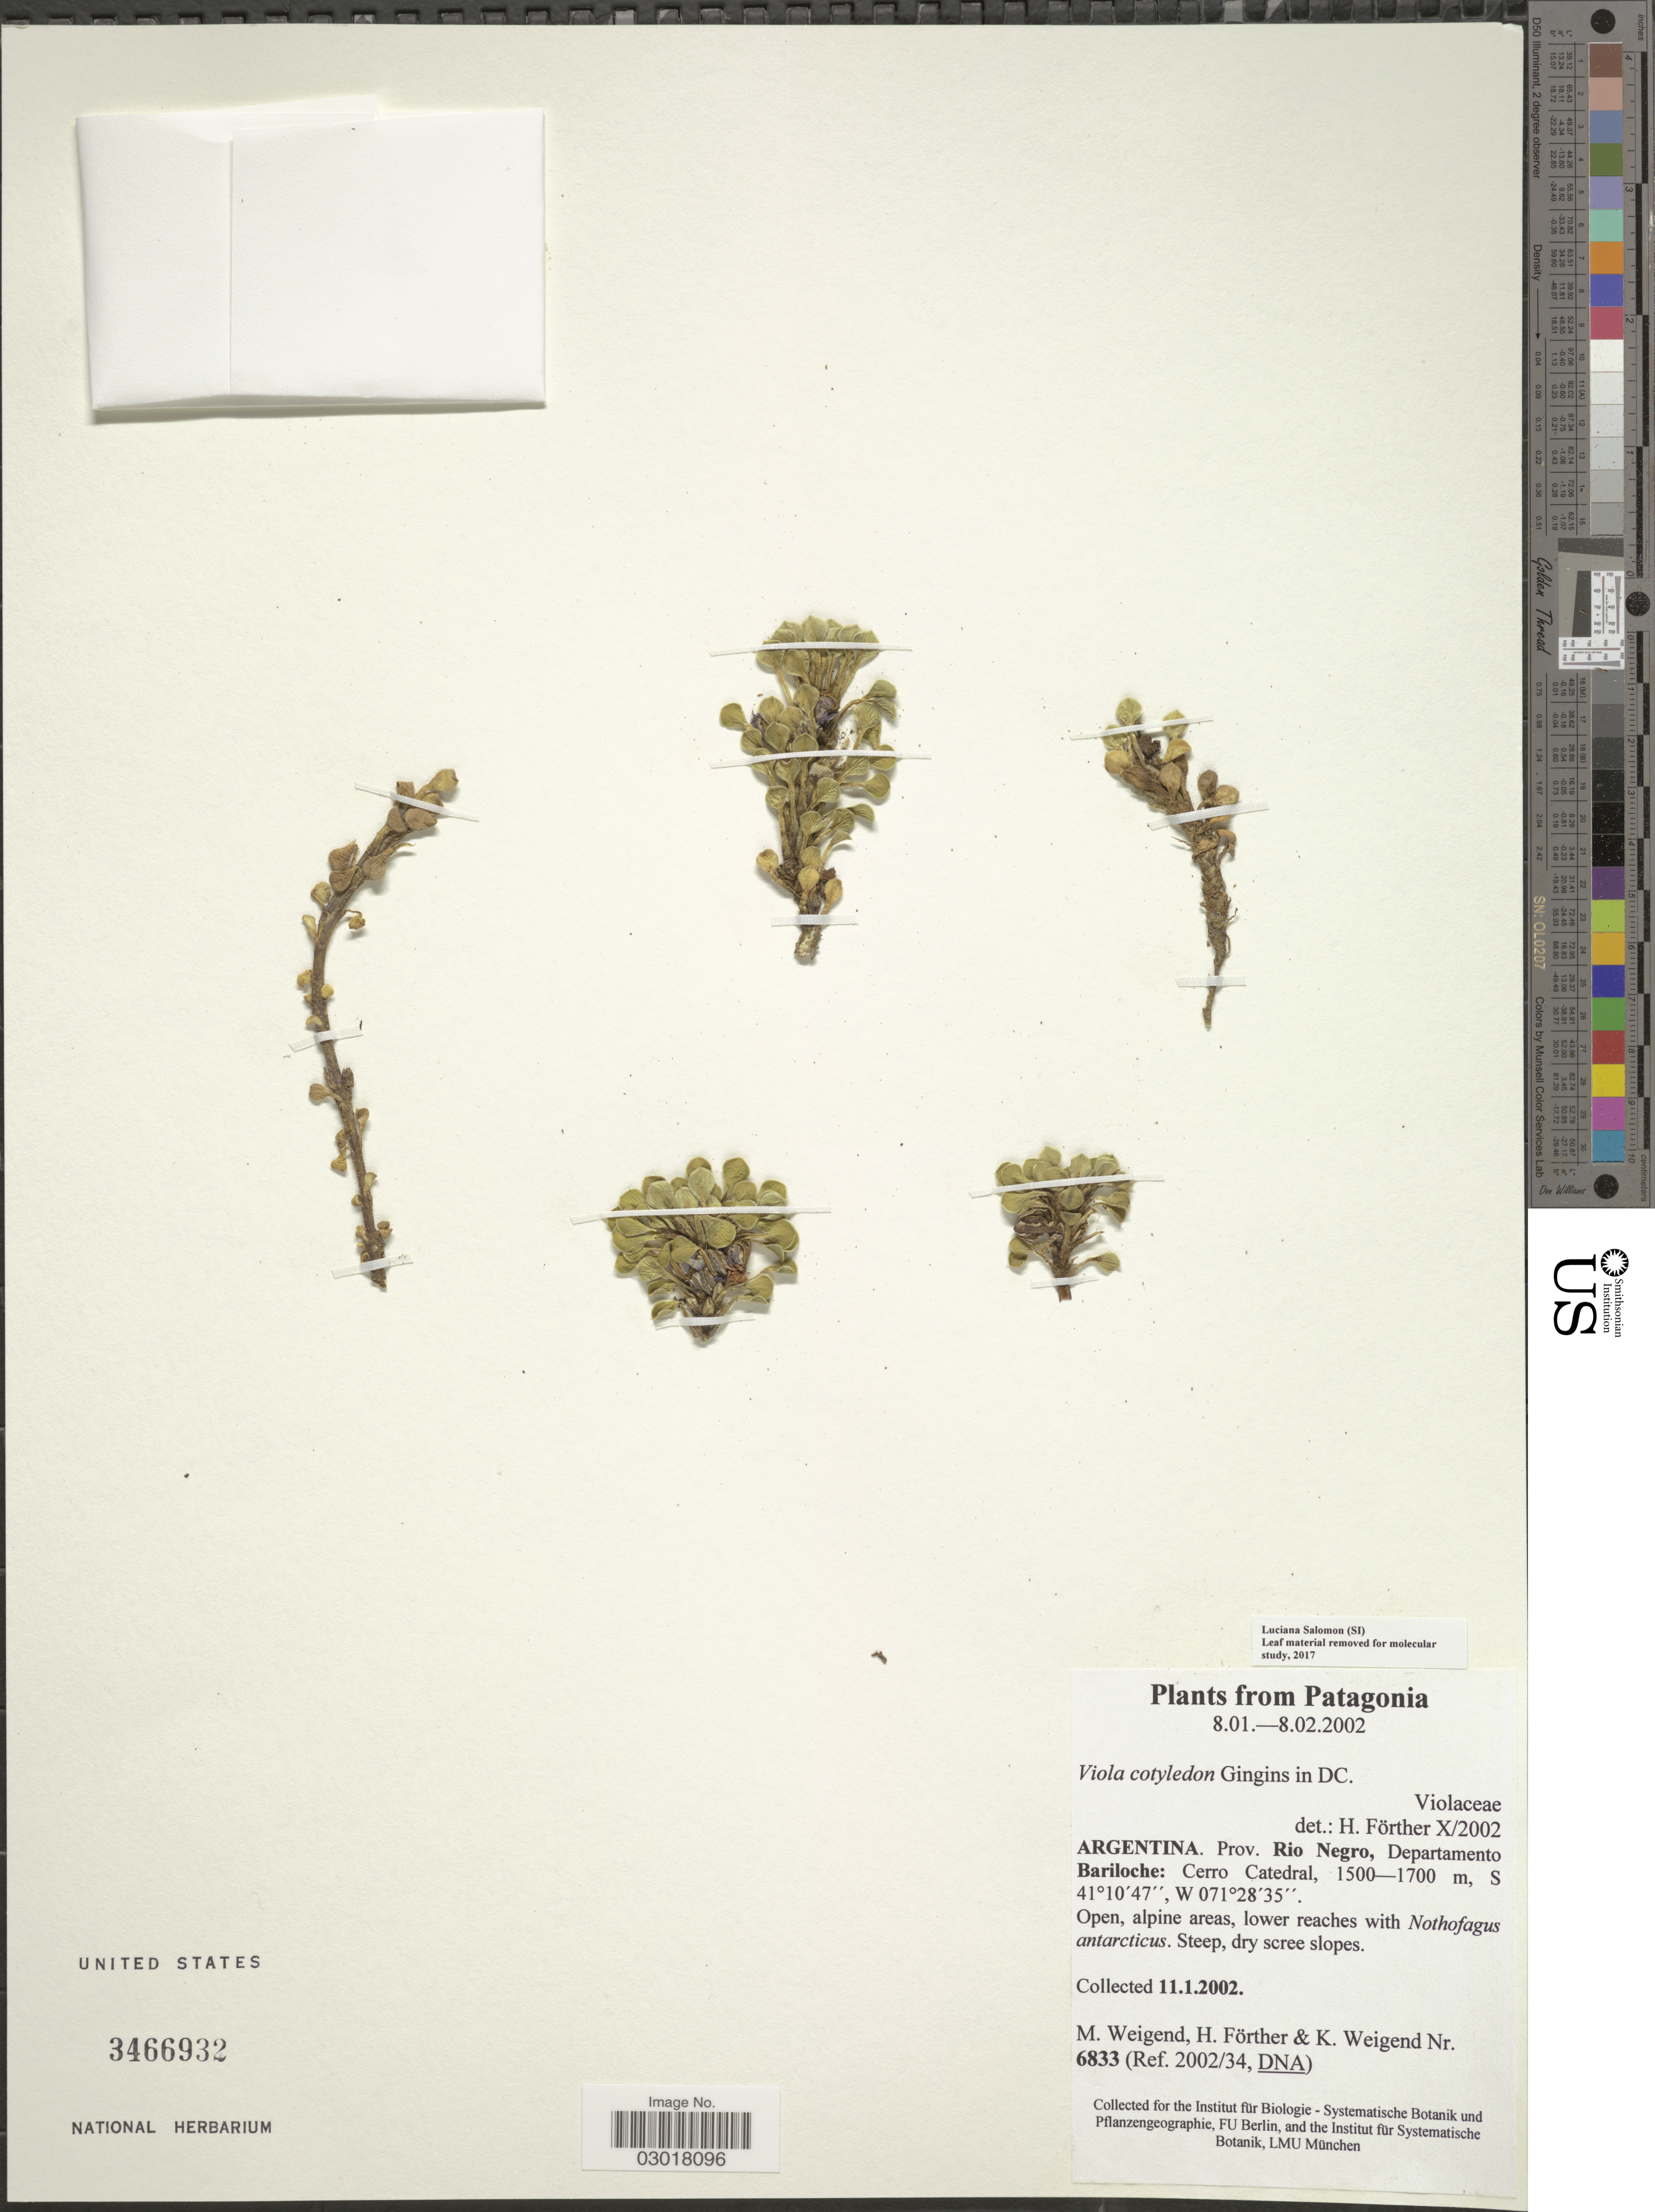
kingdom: Plantae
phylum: Tracheophyta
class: Magnoliopsida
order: Malpighiales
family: Violaceae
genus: Viola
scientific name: Viola cotyledon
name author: Ging.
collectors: M. Weigend, H. Förther & K. Weigend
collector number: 6833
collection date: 2002-01-11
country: Argentina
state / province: Rio Negro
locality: Departamento Bariloche: Cerro Catedral.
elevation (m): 1500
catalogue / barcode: US 3466932